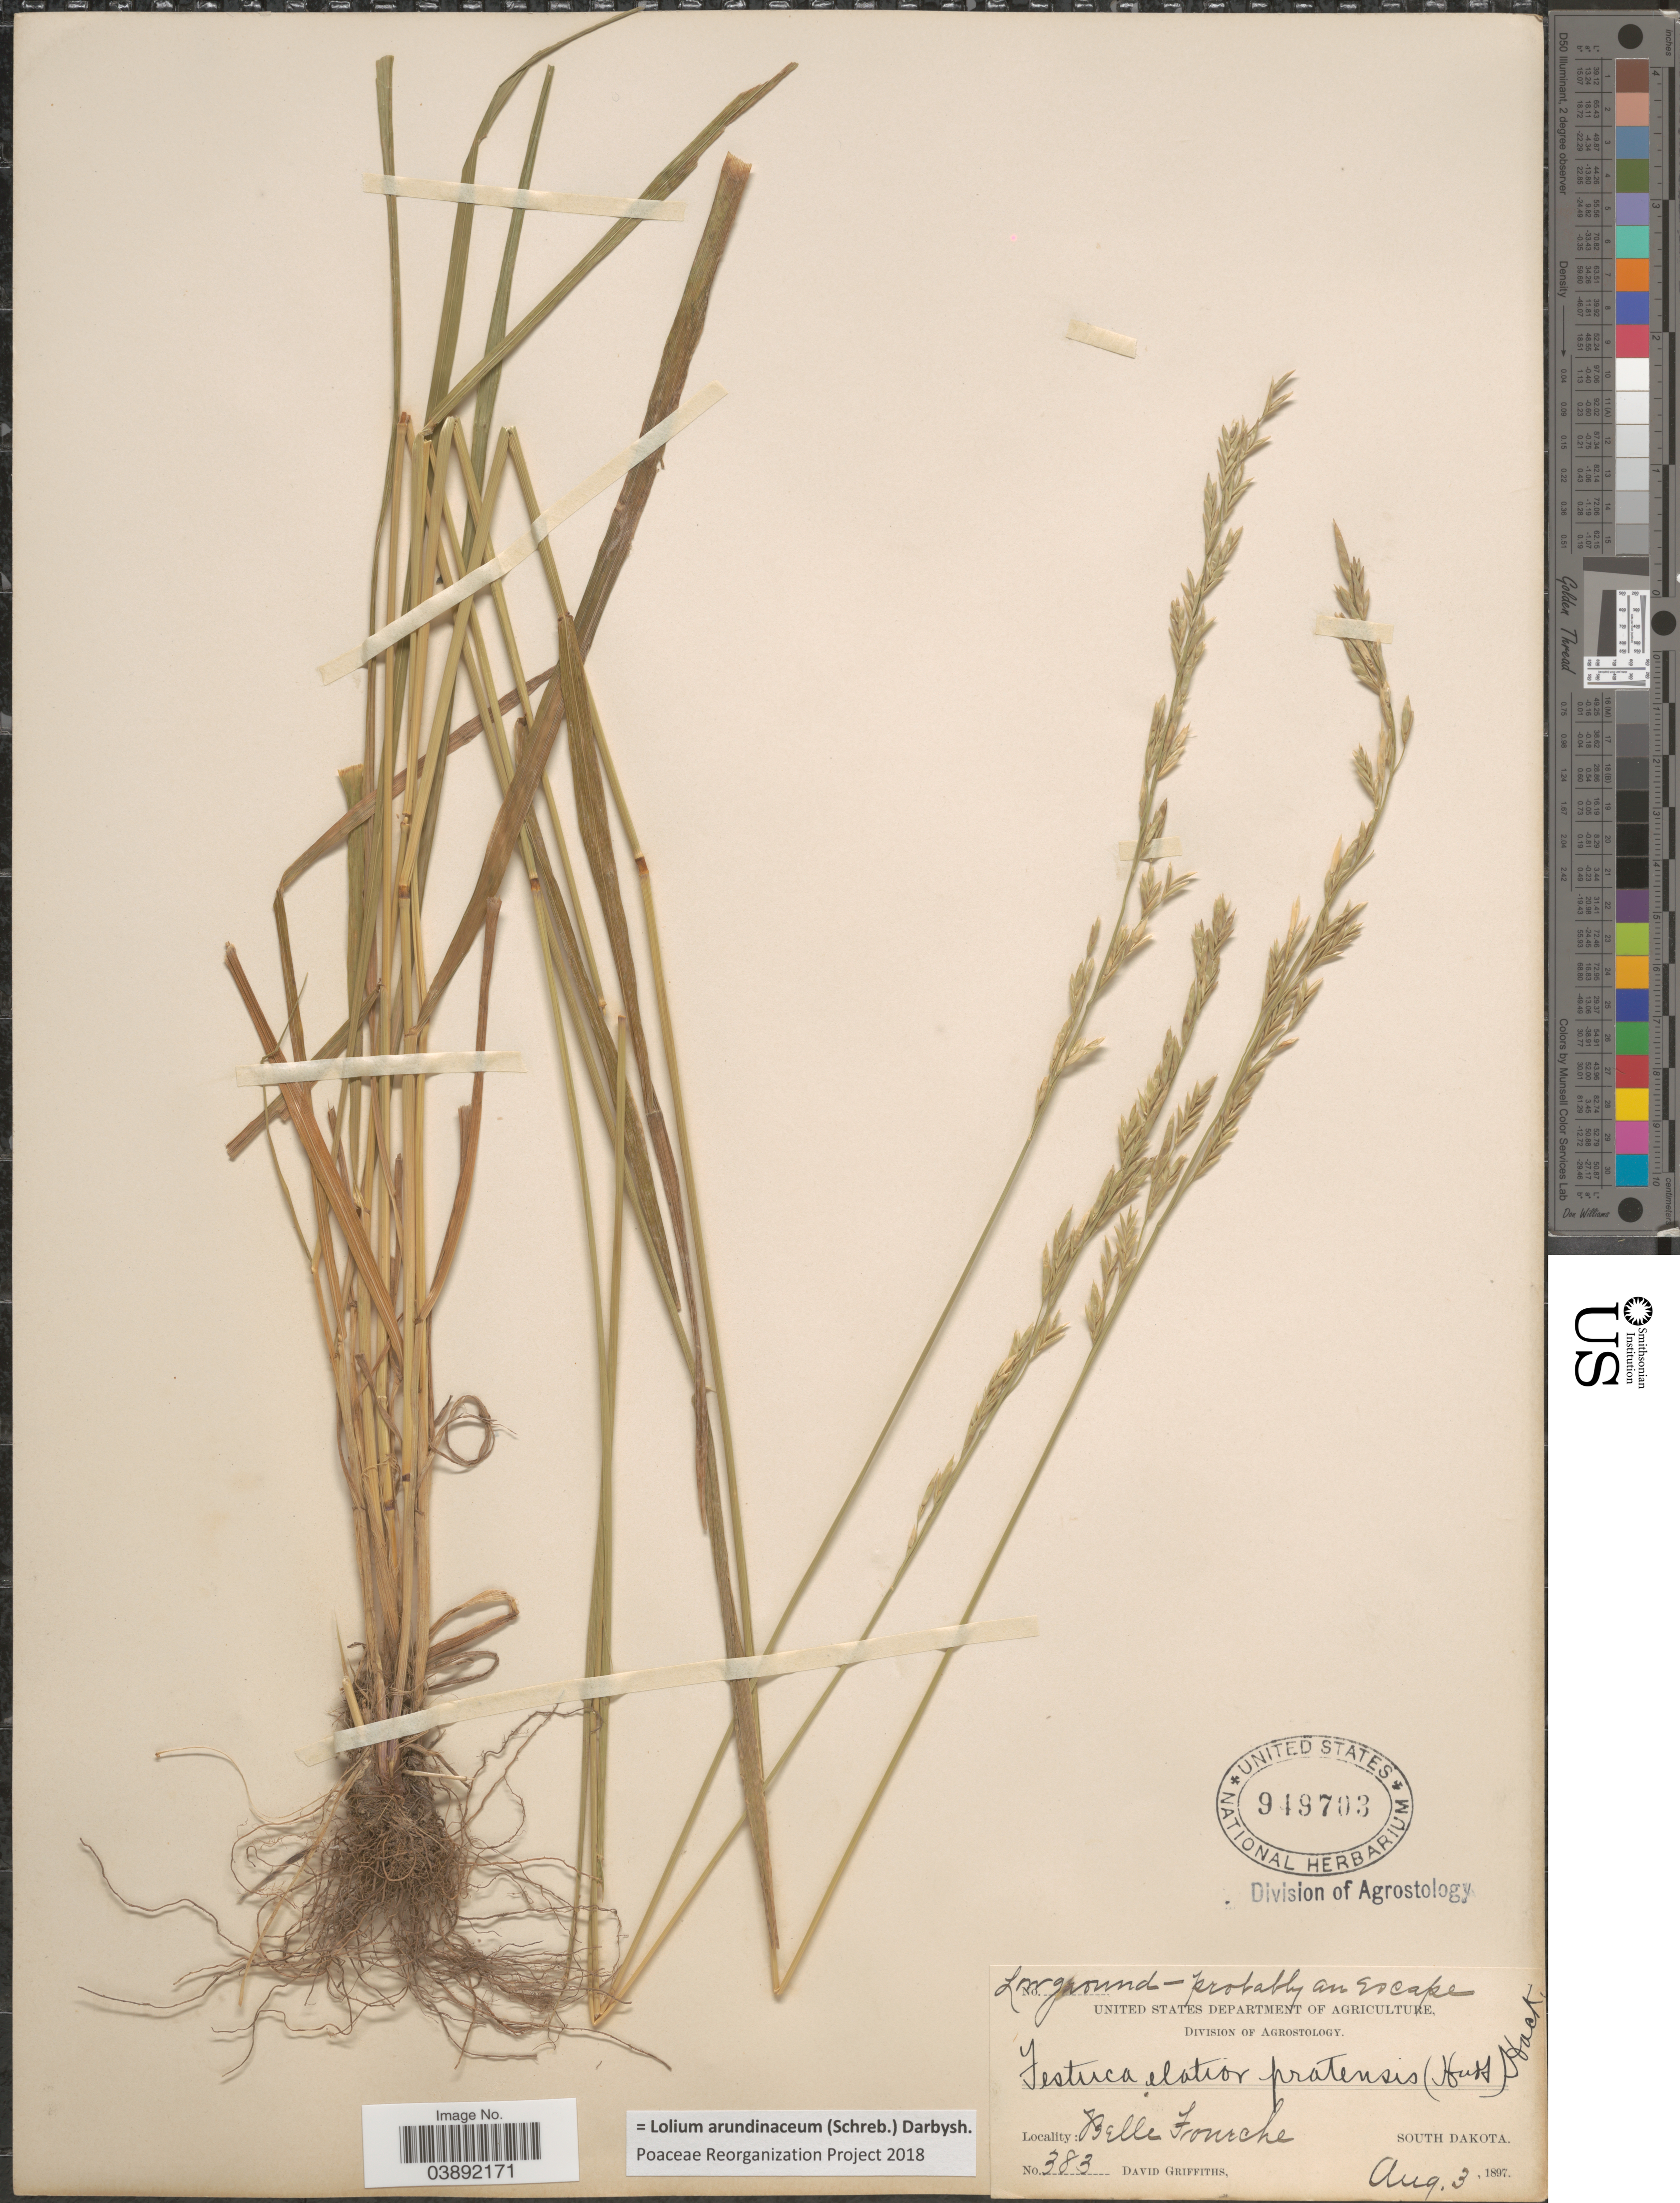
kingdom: Plantae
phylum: Tracheophyta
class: Liliopsida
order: Poales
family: Poaceae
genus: Lolium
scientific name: Lolium arundinaceum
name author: (Schreb.) Darbysh.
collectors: D. Griffiths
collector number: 383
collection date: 1897-08-03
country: United States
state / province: South Dakota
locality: Belle Fourche.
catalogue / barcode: US 949703